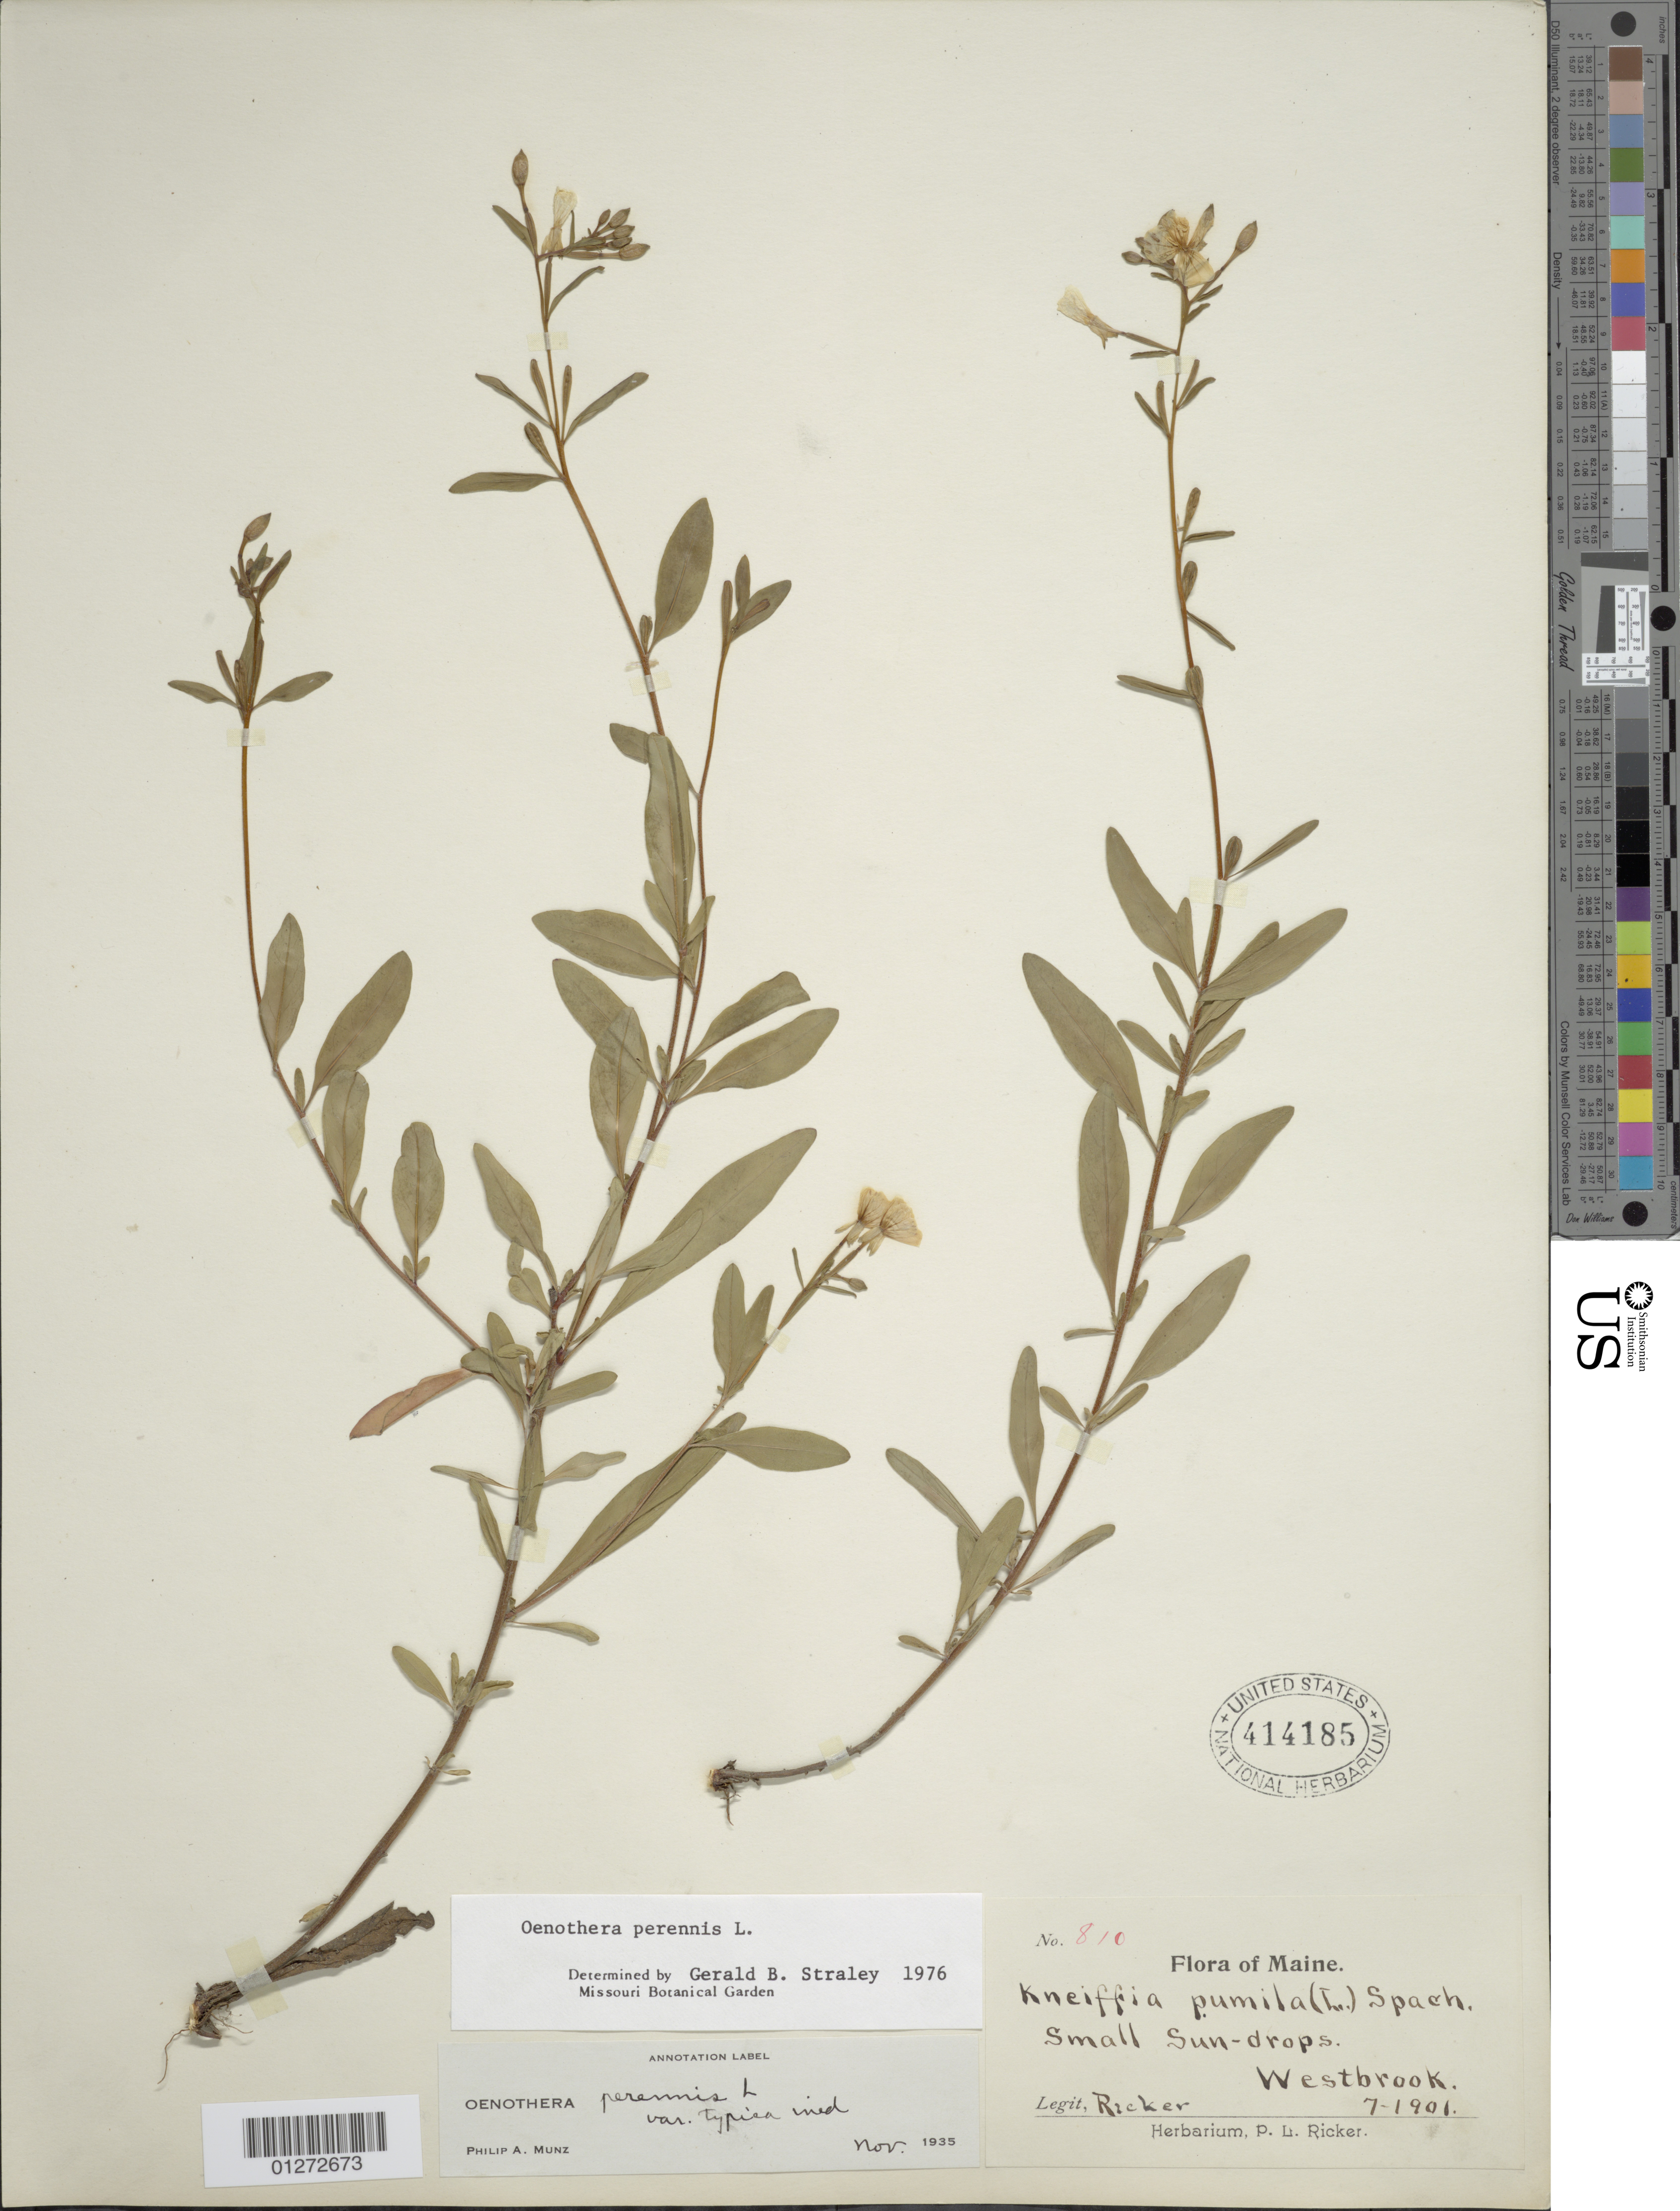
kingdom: Plantae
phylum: Tracheophyta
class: Magnoliopsida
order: Myrtales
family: Onagraceae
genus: Oenothera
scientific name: Oenothera perennis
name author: L.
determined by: Straley, G. B.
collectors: P. Ricker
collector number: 810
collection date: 1901-07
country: United States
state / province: Maine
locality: Westbrook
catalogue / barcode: US 414185